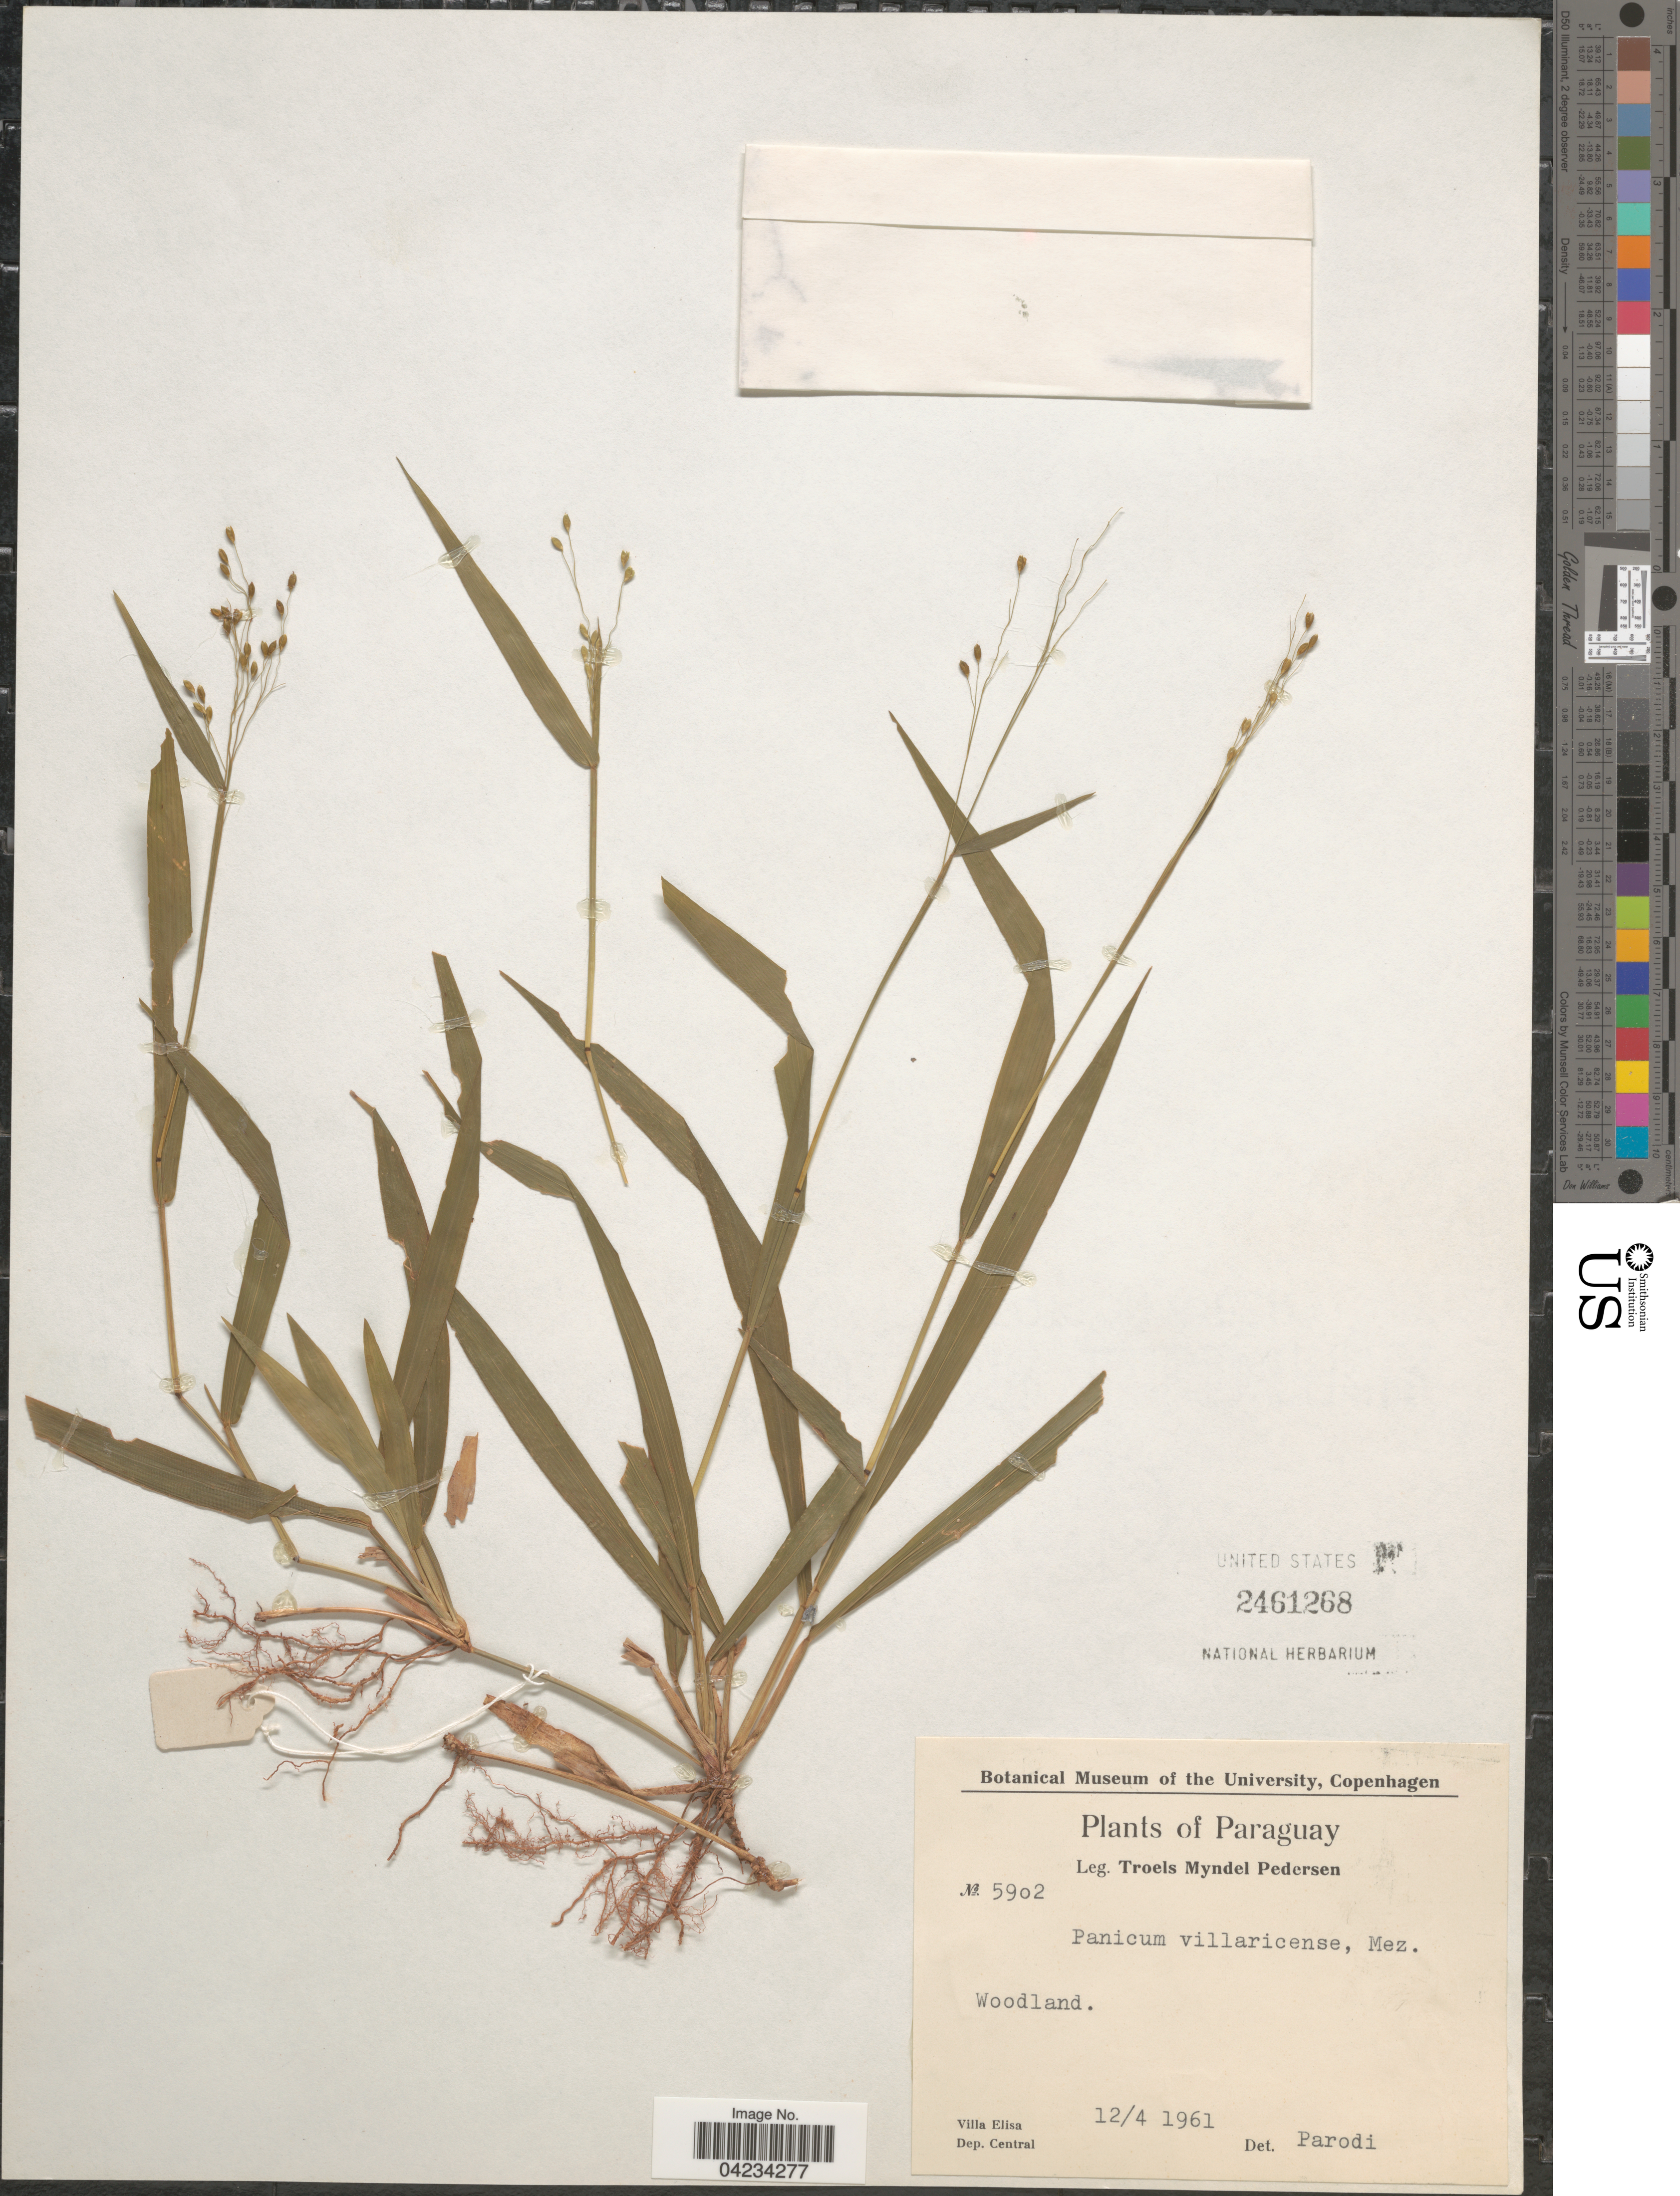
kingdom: Plantae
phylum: Tracheophyta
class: Liliopsida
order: Poales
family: Poaceae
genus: Homolepis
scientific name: Homolepis villaricensis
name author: (Mez) Zuloaga & Soderstr.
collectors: T. Pederson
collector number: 5902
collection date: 1961-04-12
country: Paraguay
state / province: Central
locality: Villa Elisa. Dep. Central.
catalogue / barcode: US 2461268